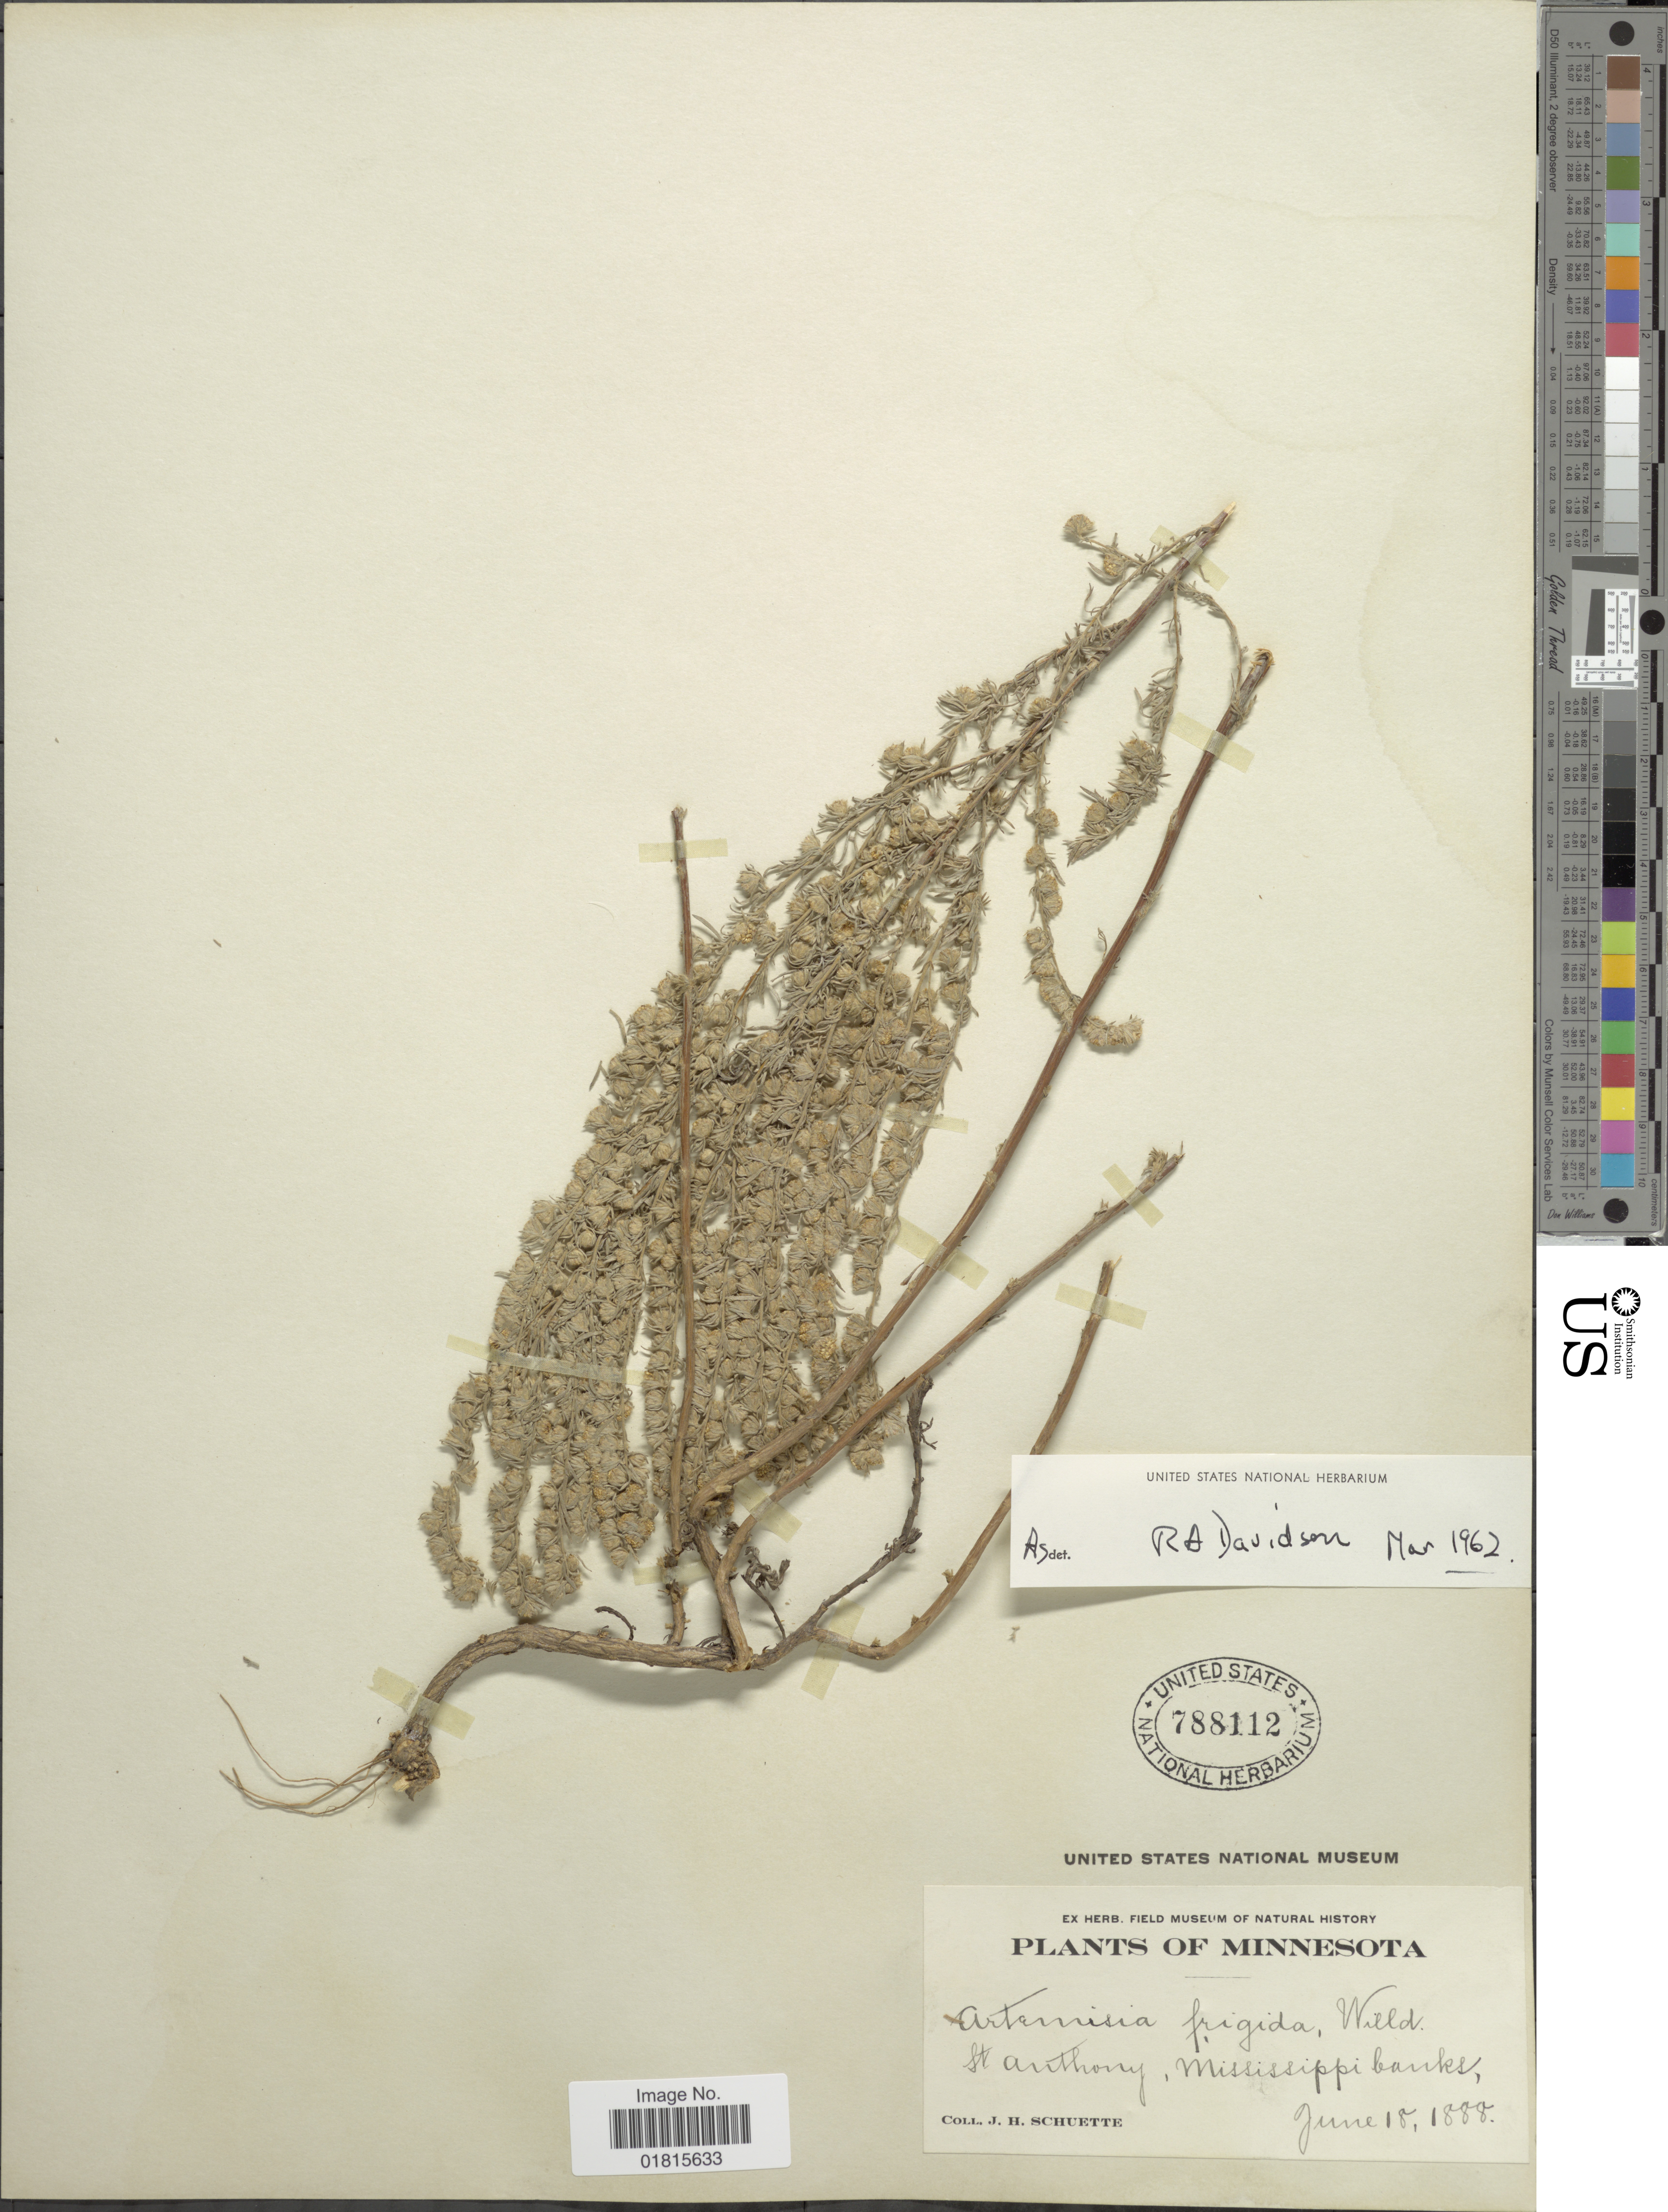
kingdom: Plantae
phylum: Tracheophyta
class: Magnoliopsida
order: Asterales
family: Asteraceae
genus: Artemisia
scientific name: Artemisia frigida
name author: Willd.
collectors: J. H. Schuette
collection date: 1888-06-18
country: United States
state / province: Minnesota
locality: St Anthony, Mississippi banks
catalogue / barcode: US 788112